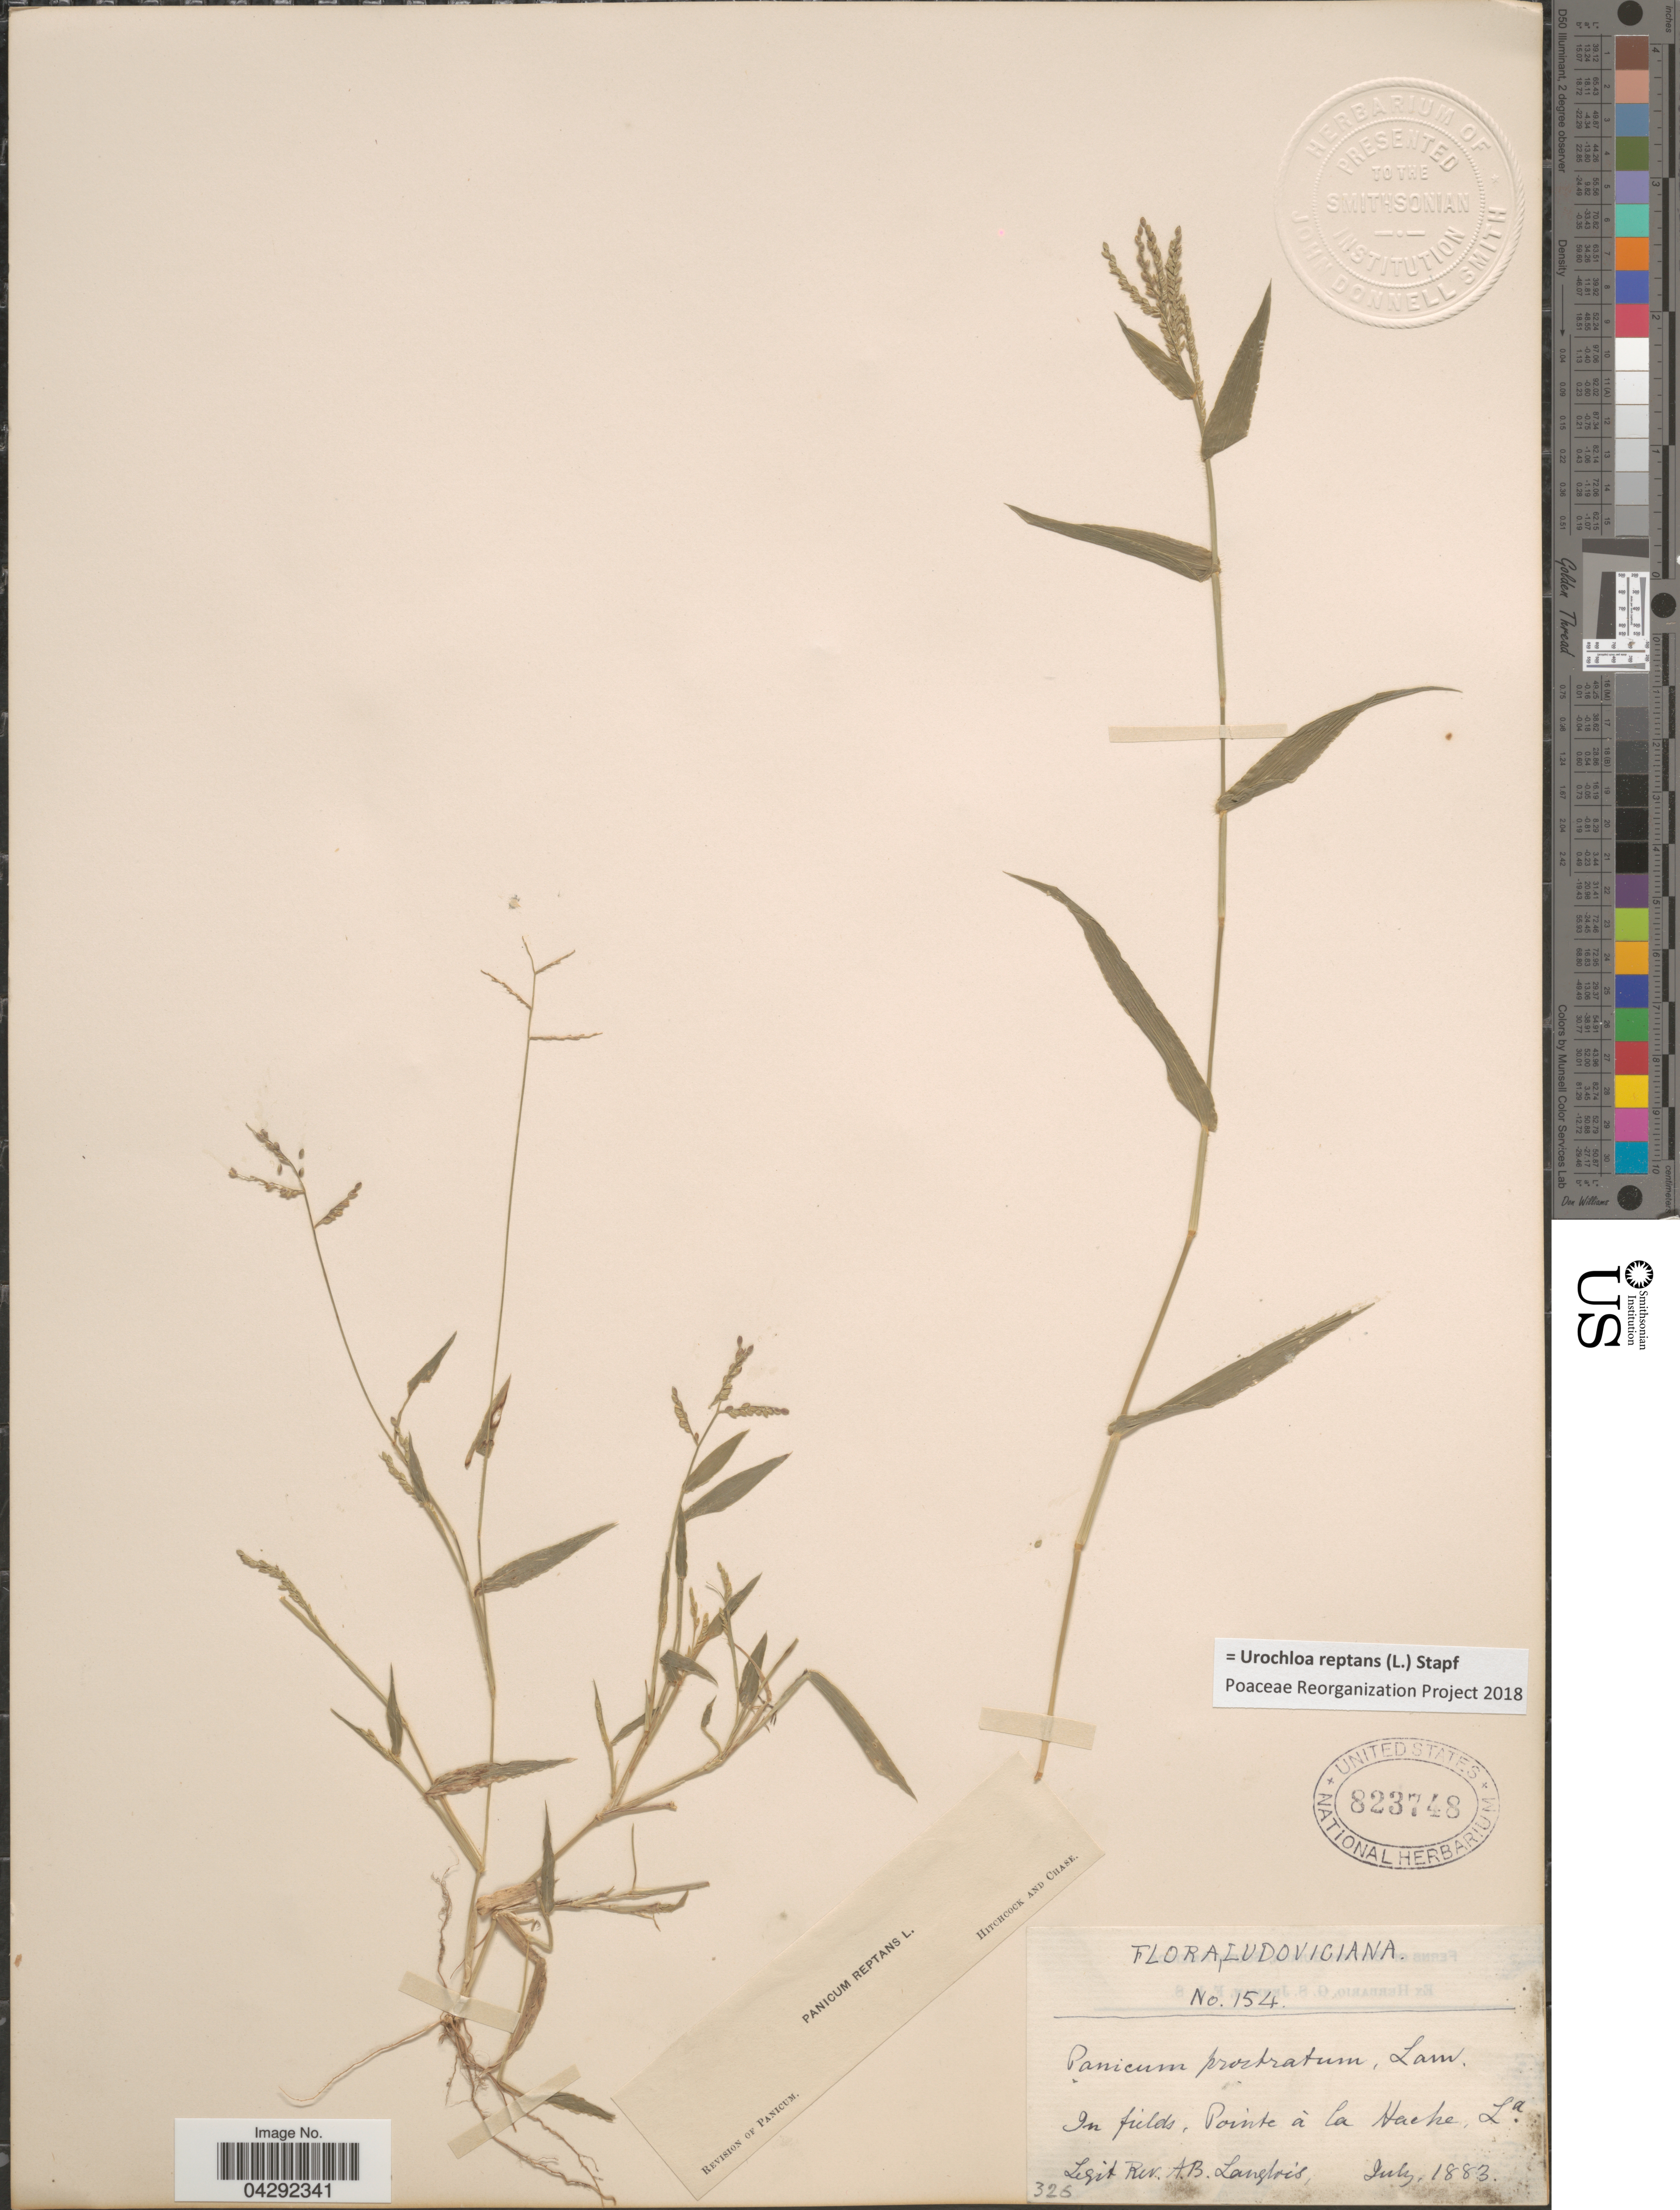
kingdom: Plantae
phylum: Tracheophyta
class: Liliopsida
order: Poales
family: Poaceae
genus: Urochloa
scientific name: Urochloa reptans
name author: (L.) Stapf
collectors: A. Langlois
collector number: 154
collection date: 1883-07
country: United States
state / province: Louisiana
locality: Ludoviciana. In fields, Pointe à la Hache.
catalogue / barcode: US 823748